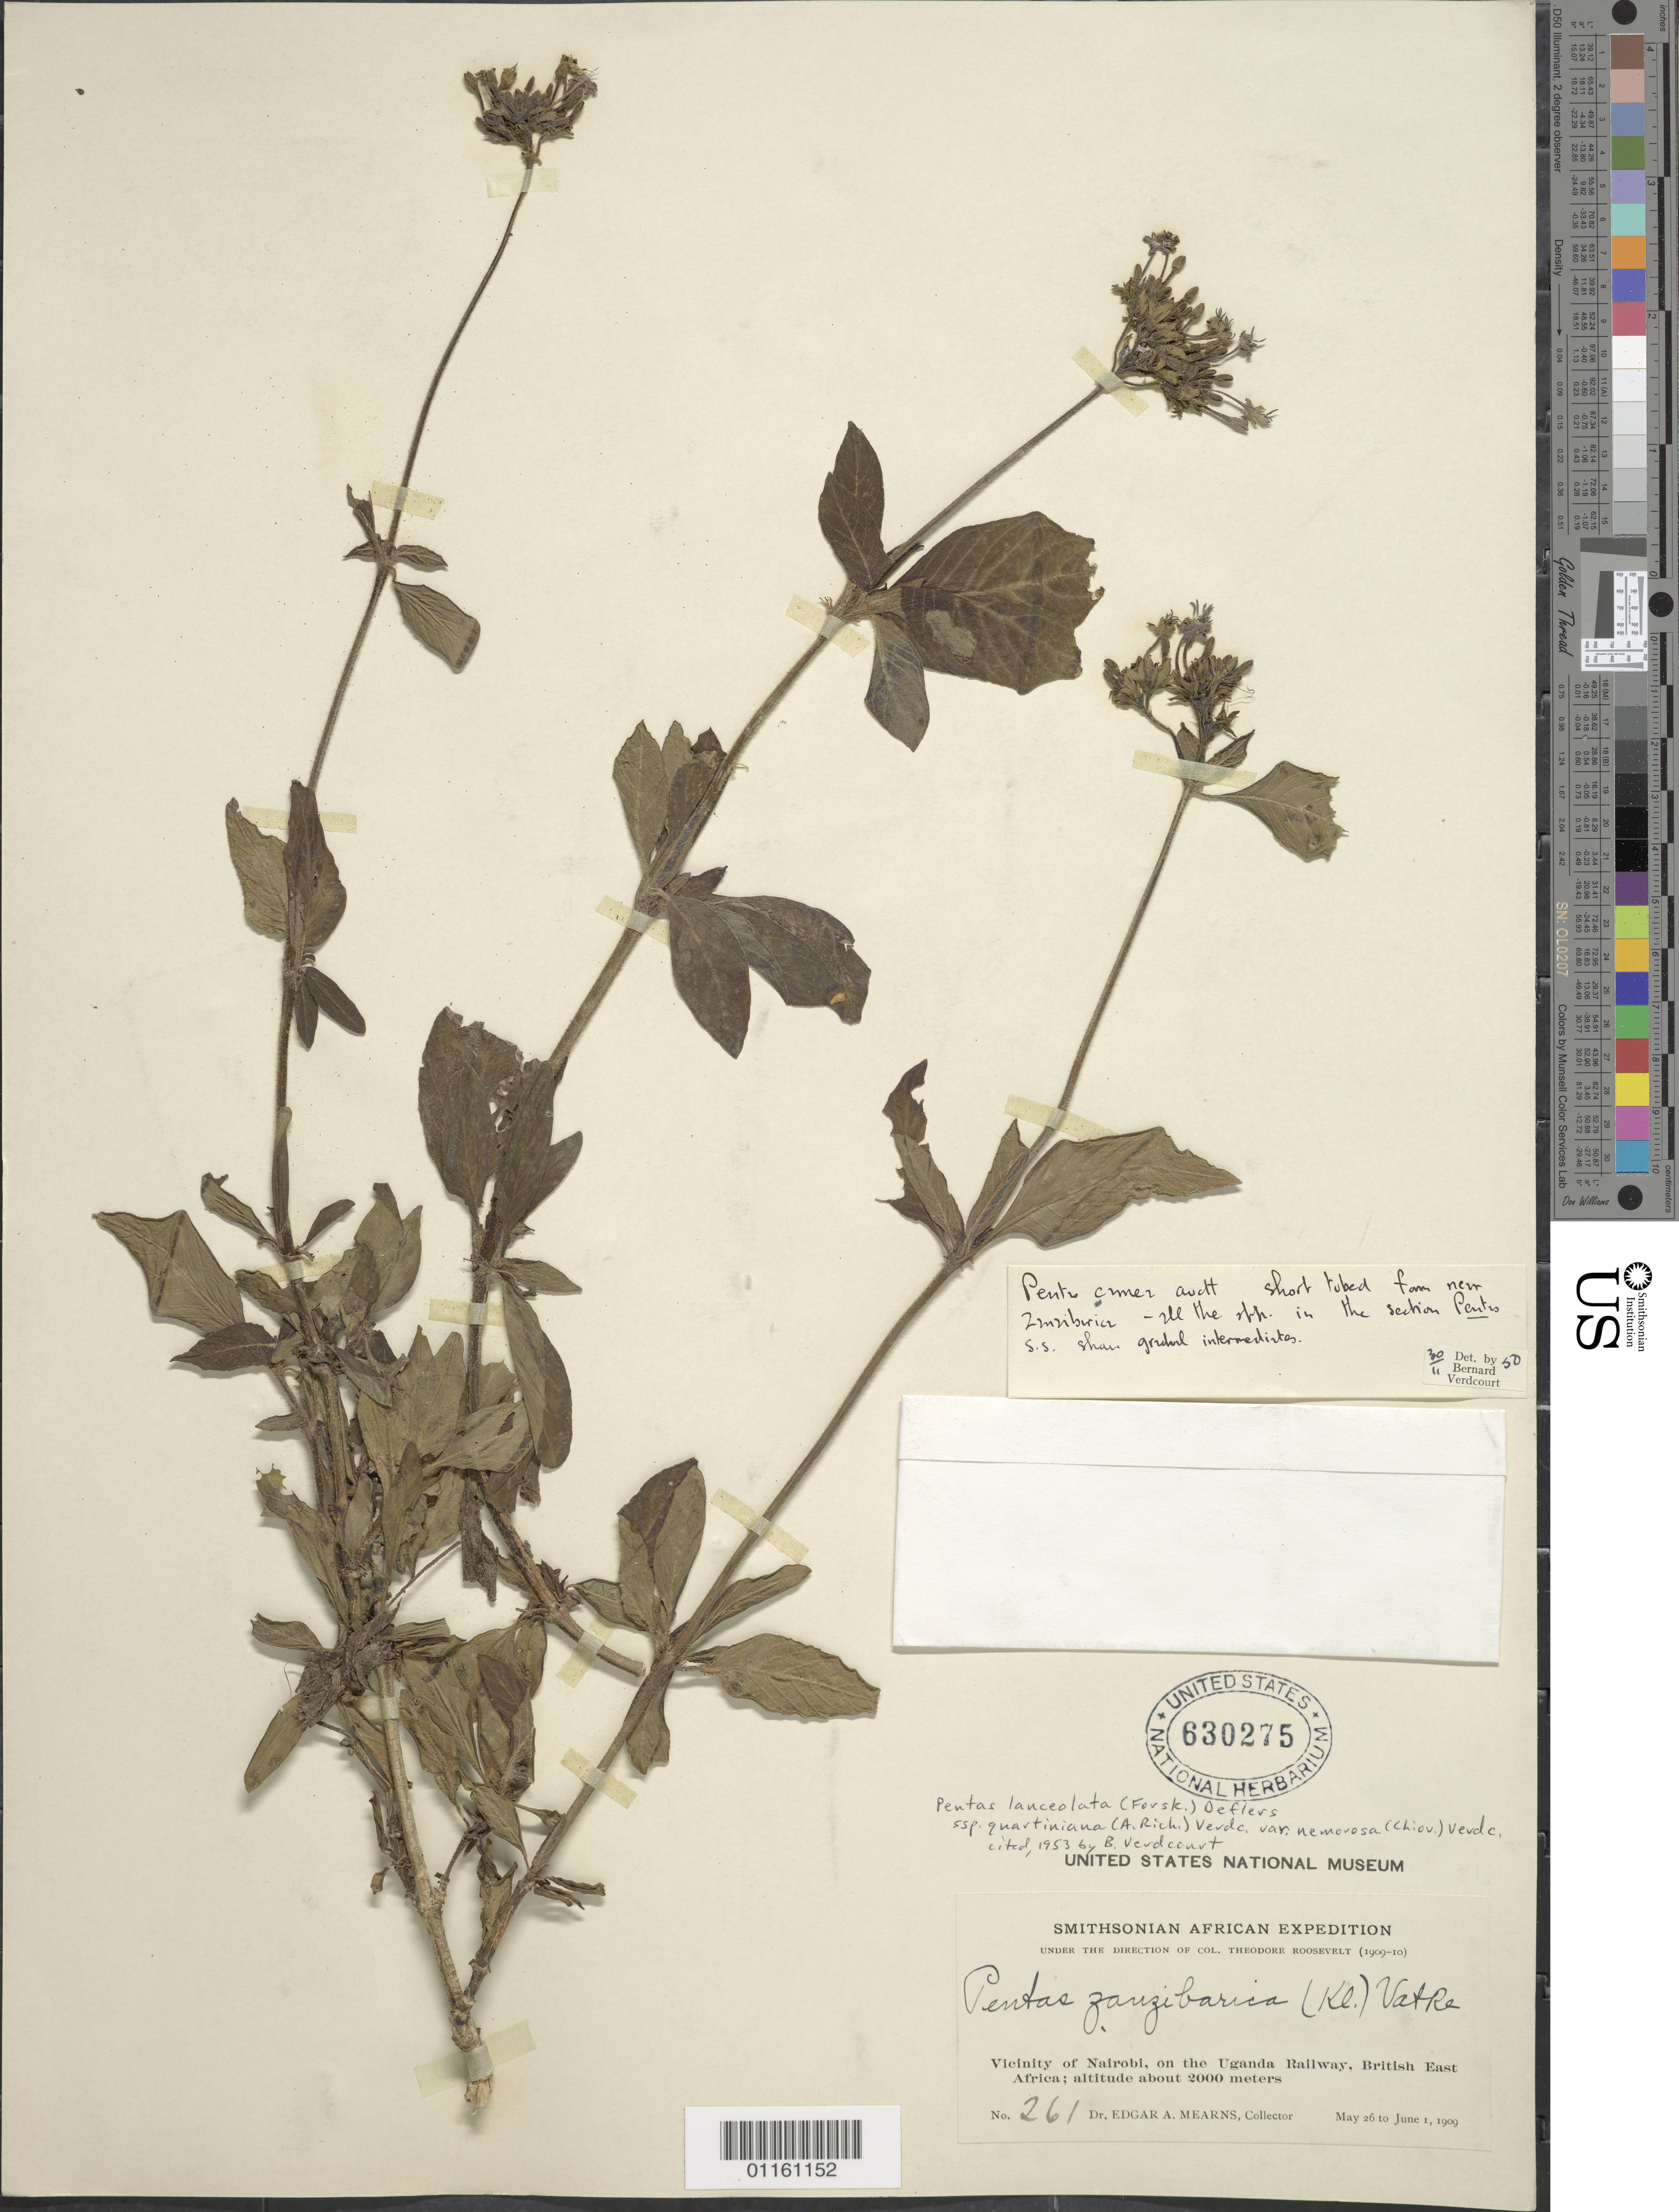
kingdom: Plantae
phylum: Tracheophyta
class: Magnoliopsida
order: Gentianales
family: Rubiaceae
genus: Pentas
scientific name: Pentas zanzibarica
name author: (Klotzsch) Vatke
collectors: E. A. Mearns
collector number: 261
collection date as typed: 26 May 1909 to 01 Jun 1909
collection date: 1909-05-26/1909-06-01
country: Kenya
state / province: Nairobi Area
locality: Vicinity of Nairobi, on the Uganda Railway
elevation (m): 2000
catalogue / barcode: US 630275